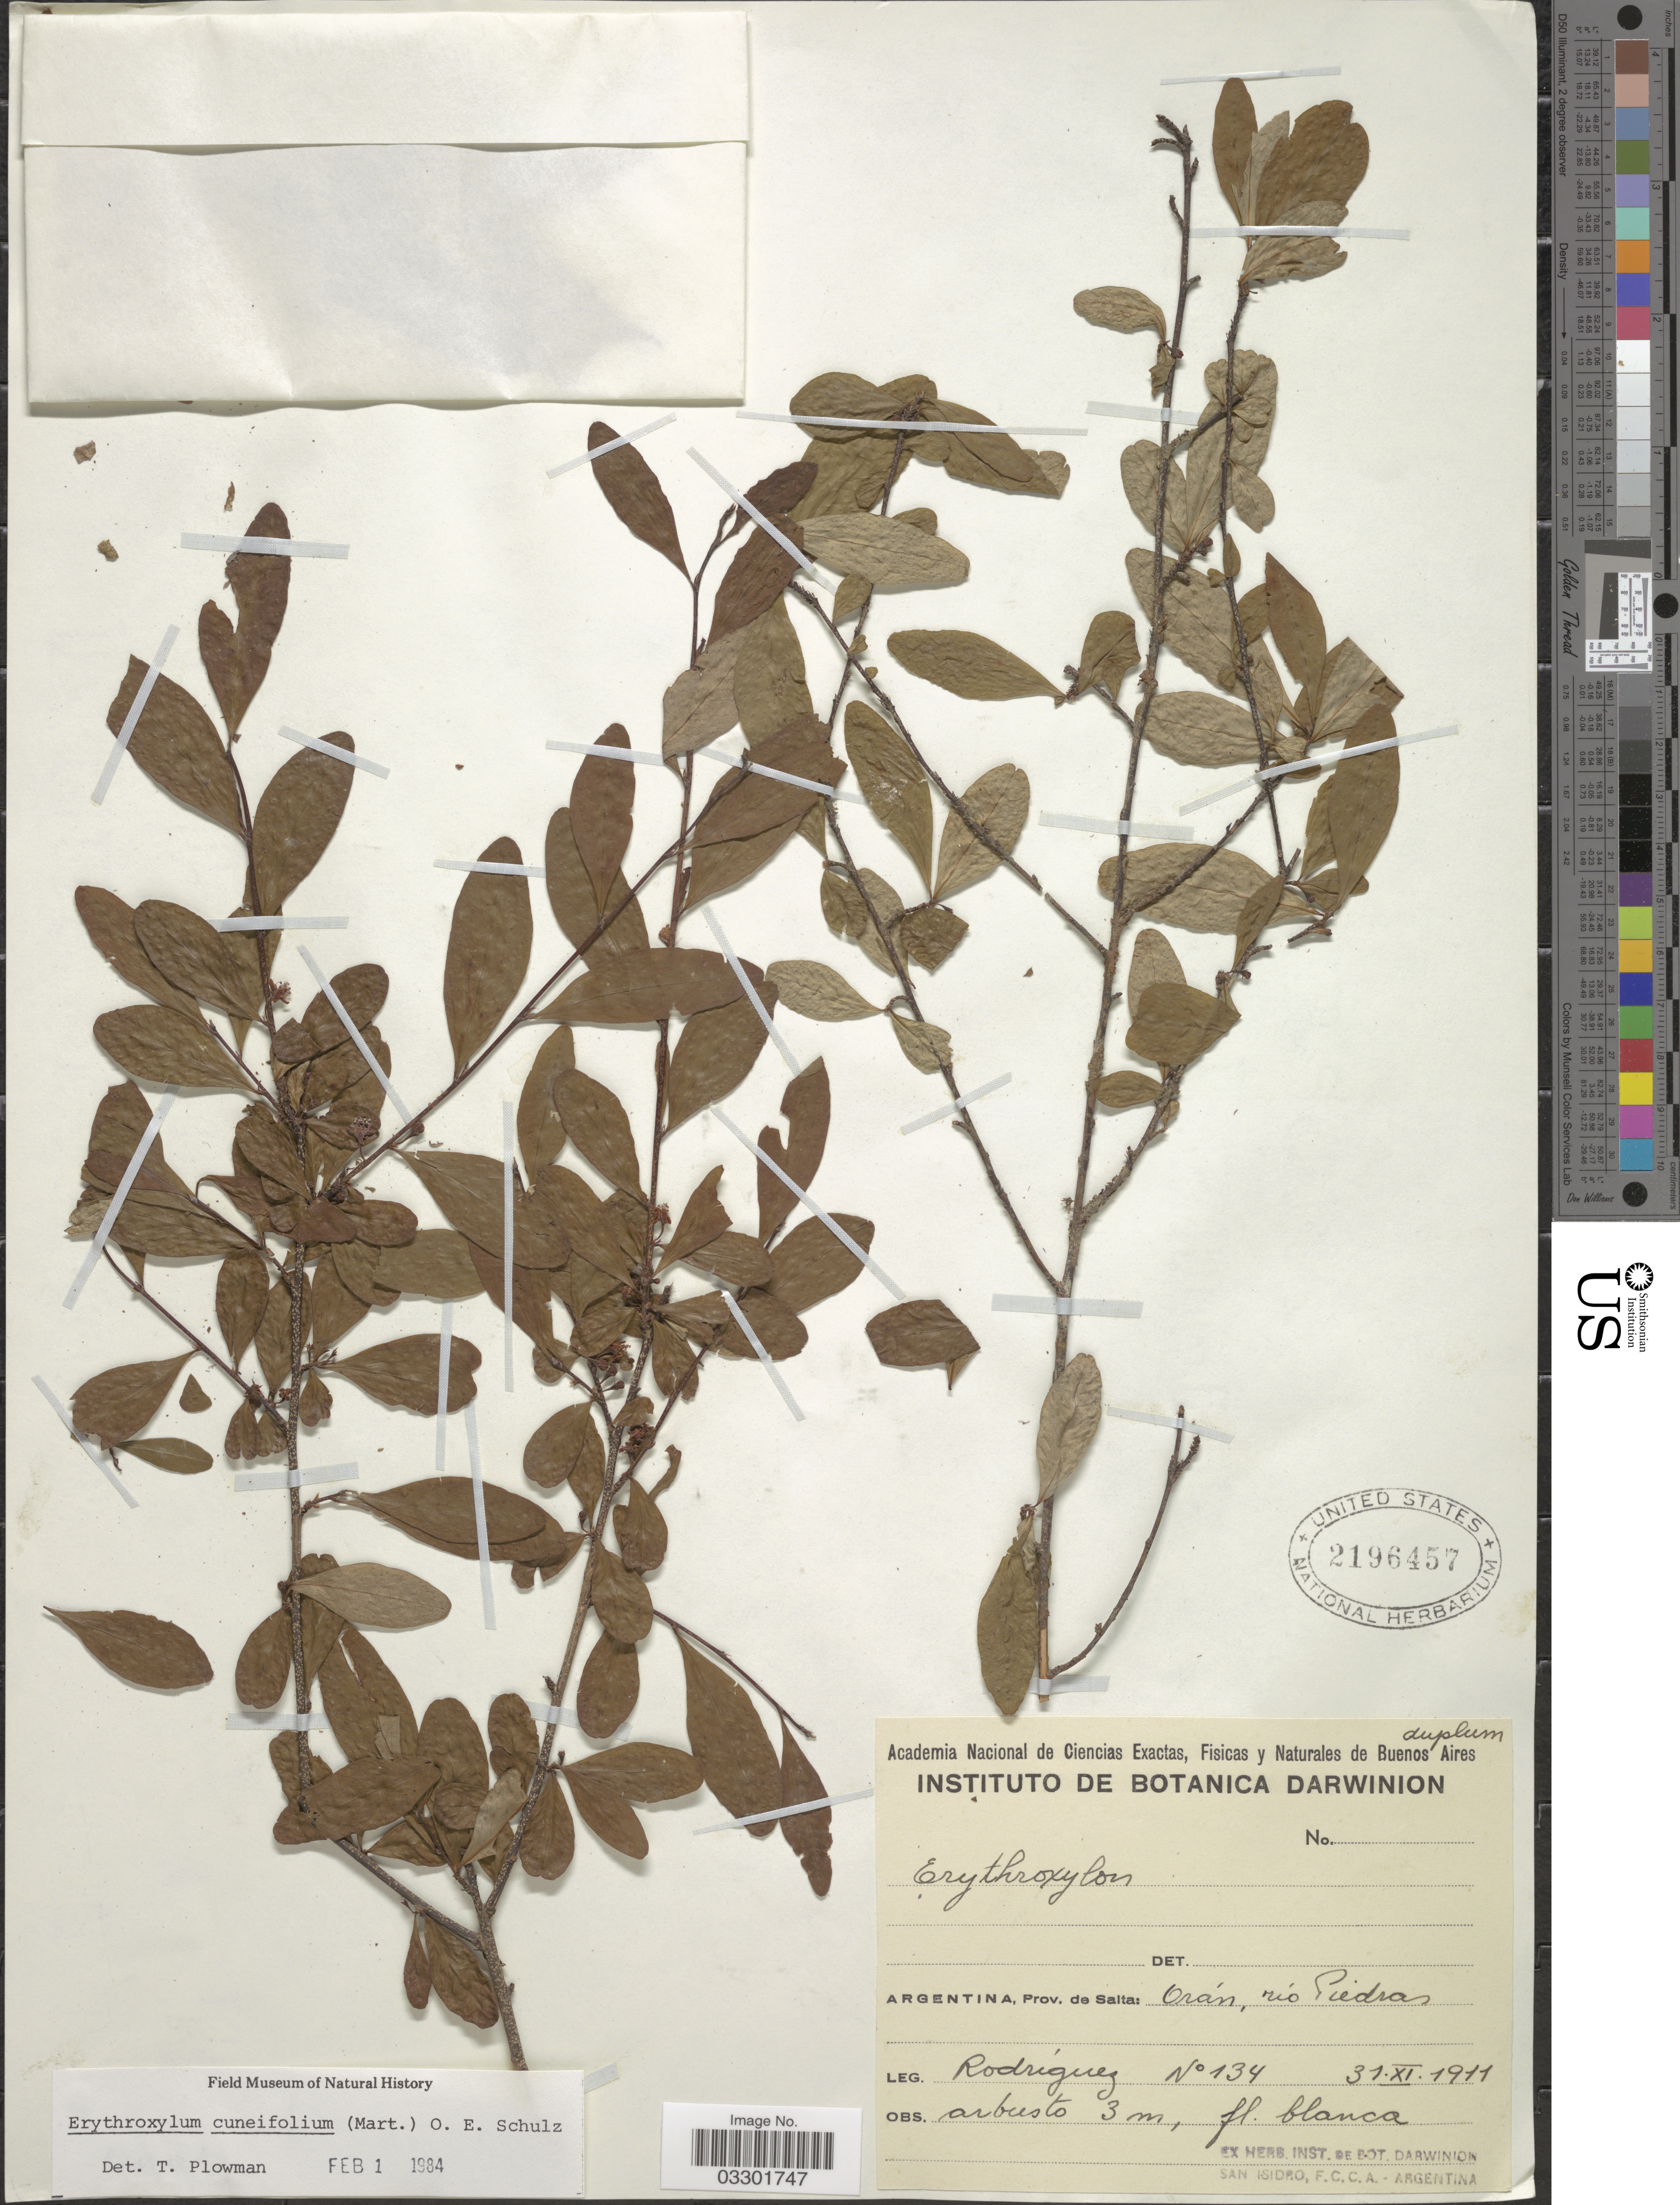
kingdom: Plantae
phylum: Tracheophyta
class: Magnoliopsida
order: Malpighiales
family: Erythroxylaceae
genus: Erythroxylum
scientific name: Erythroxylum cuneifolium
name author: (Mart.) O.E. Schulz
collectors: Rodriguez, --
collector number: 134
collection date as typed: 31.XI.1911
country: Argentina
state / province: Salta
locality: Orán, rio Piedras.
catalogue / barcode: US 2196457